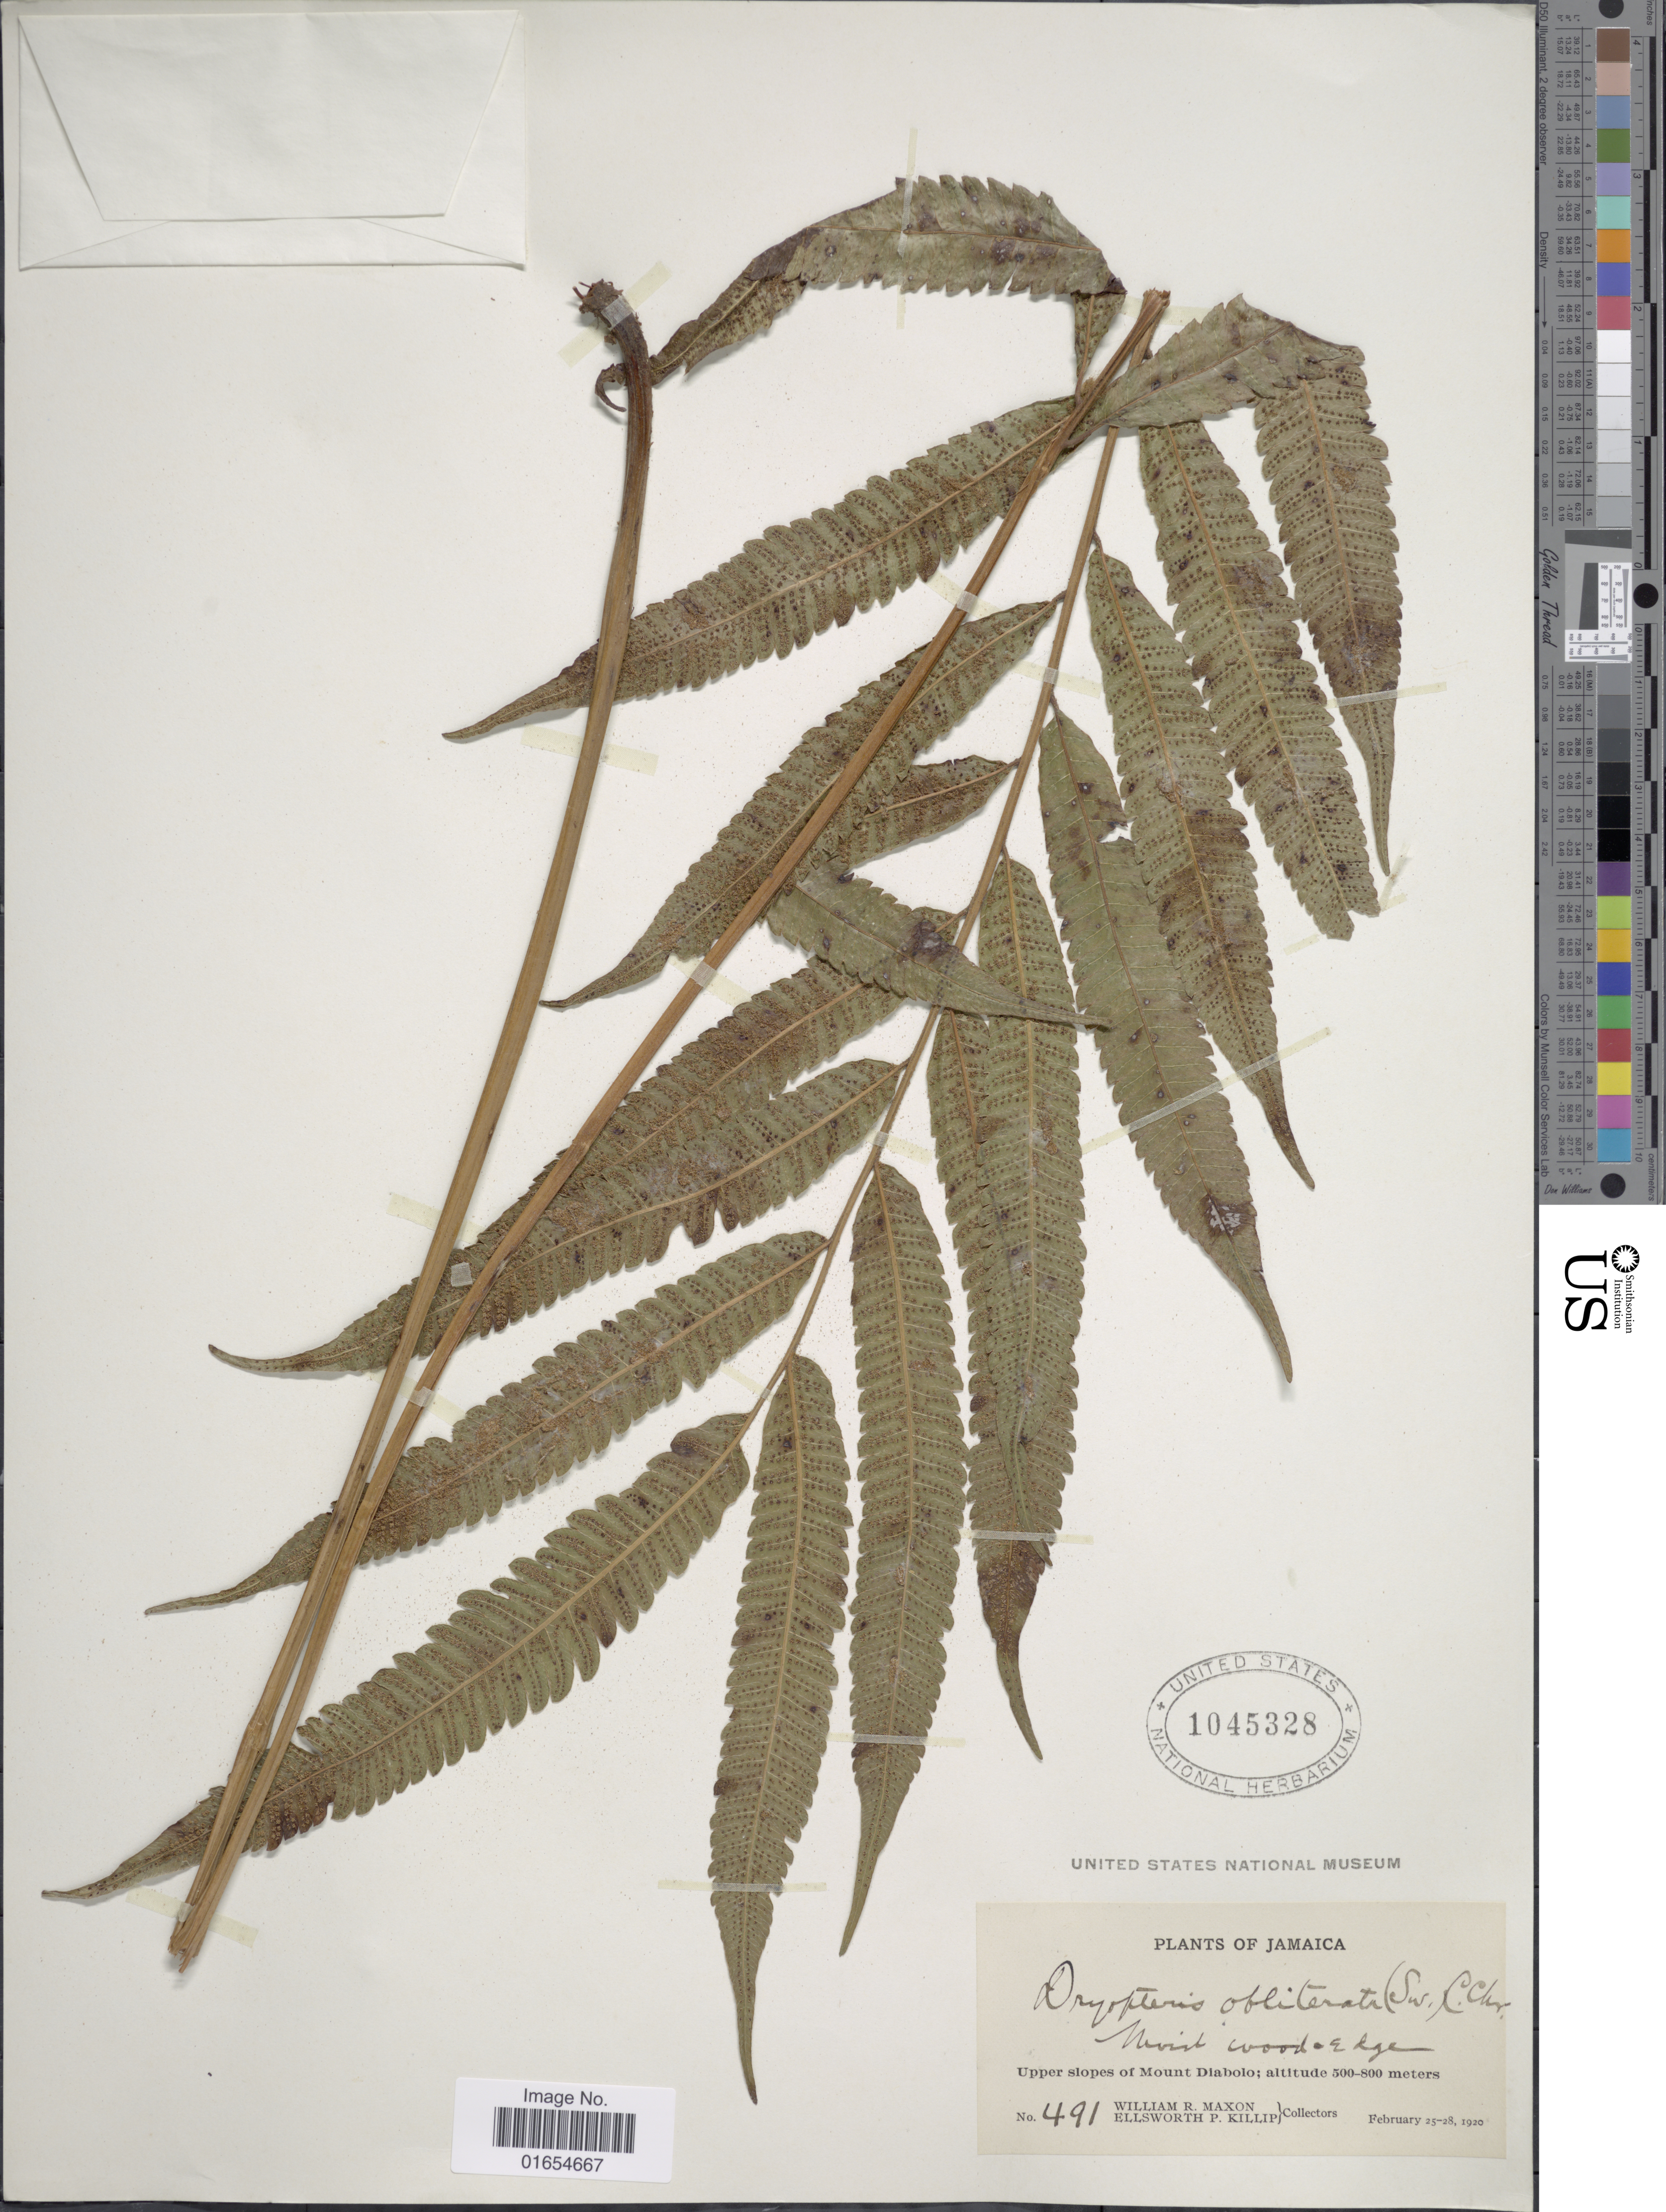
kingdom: Plantae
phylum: Tracheophyta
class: Polypodiopsida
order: Polypodiales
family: Thelypteridaceae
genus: Goniopteris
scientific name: Goniopteris obliterata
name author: (Sw.) C. Presl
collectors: W. R. Maxon & E. P. Killip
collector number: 491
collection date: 1920-02-25/1920-02-28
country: Jamaica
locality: Upper slopes of Mount Diablo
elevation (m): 500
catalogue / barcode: US 1045328